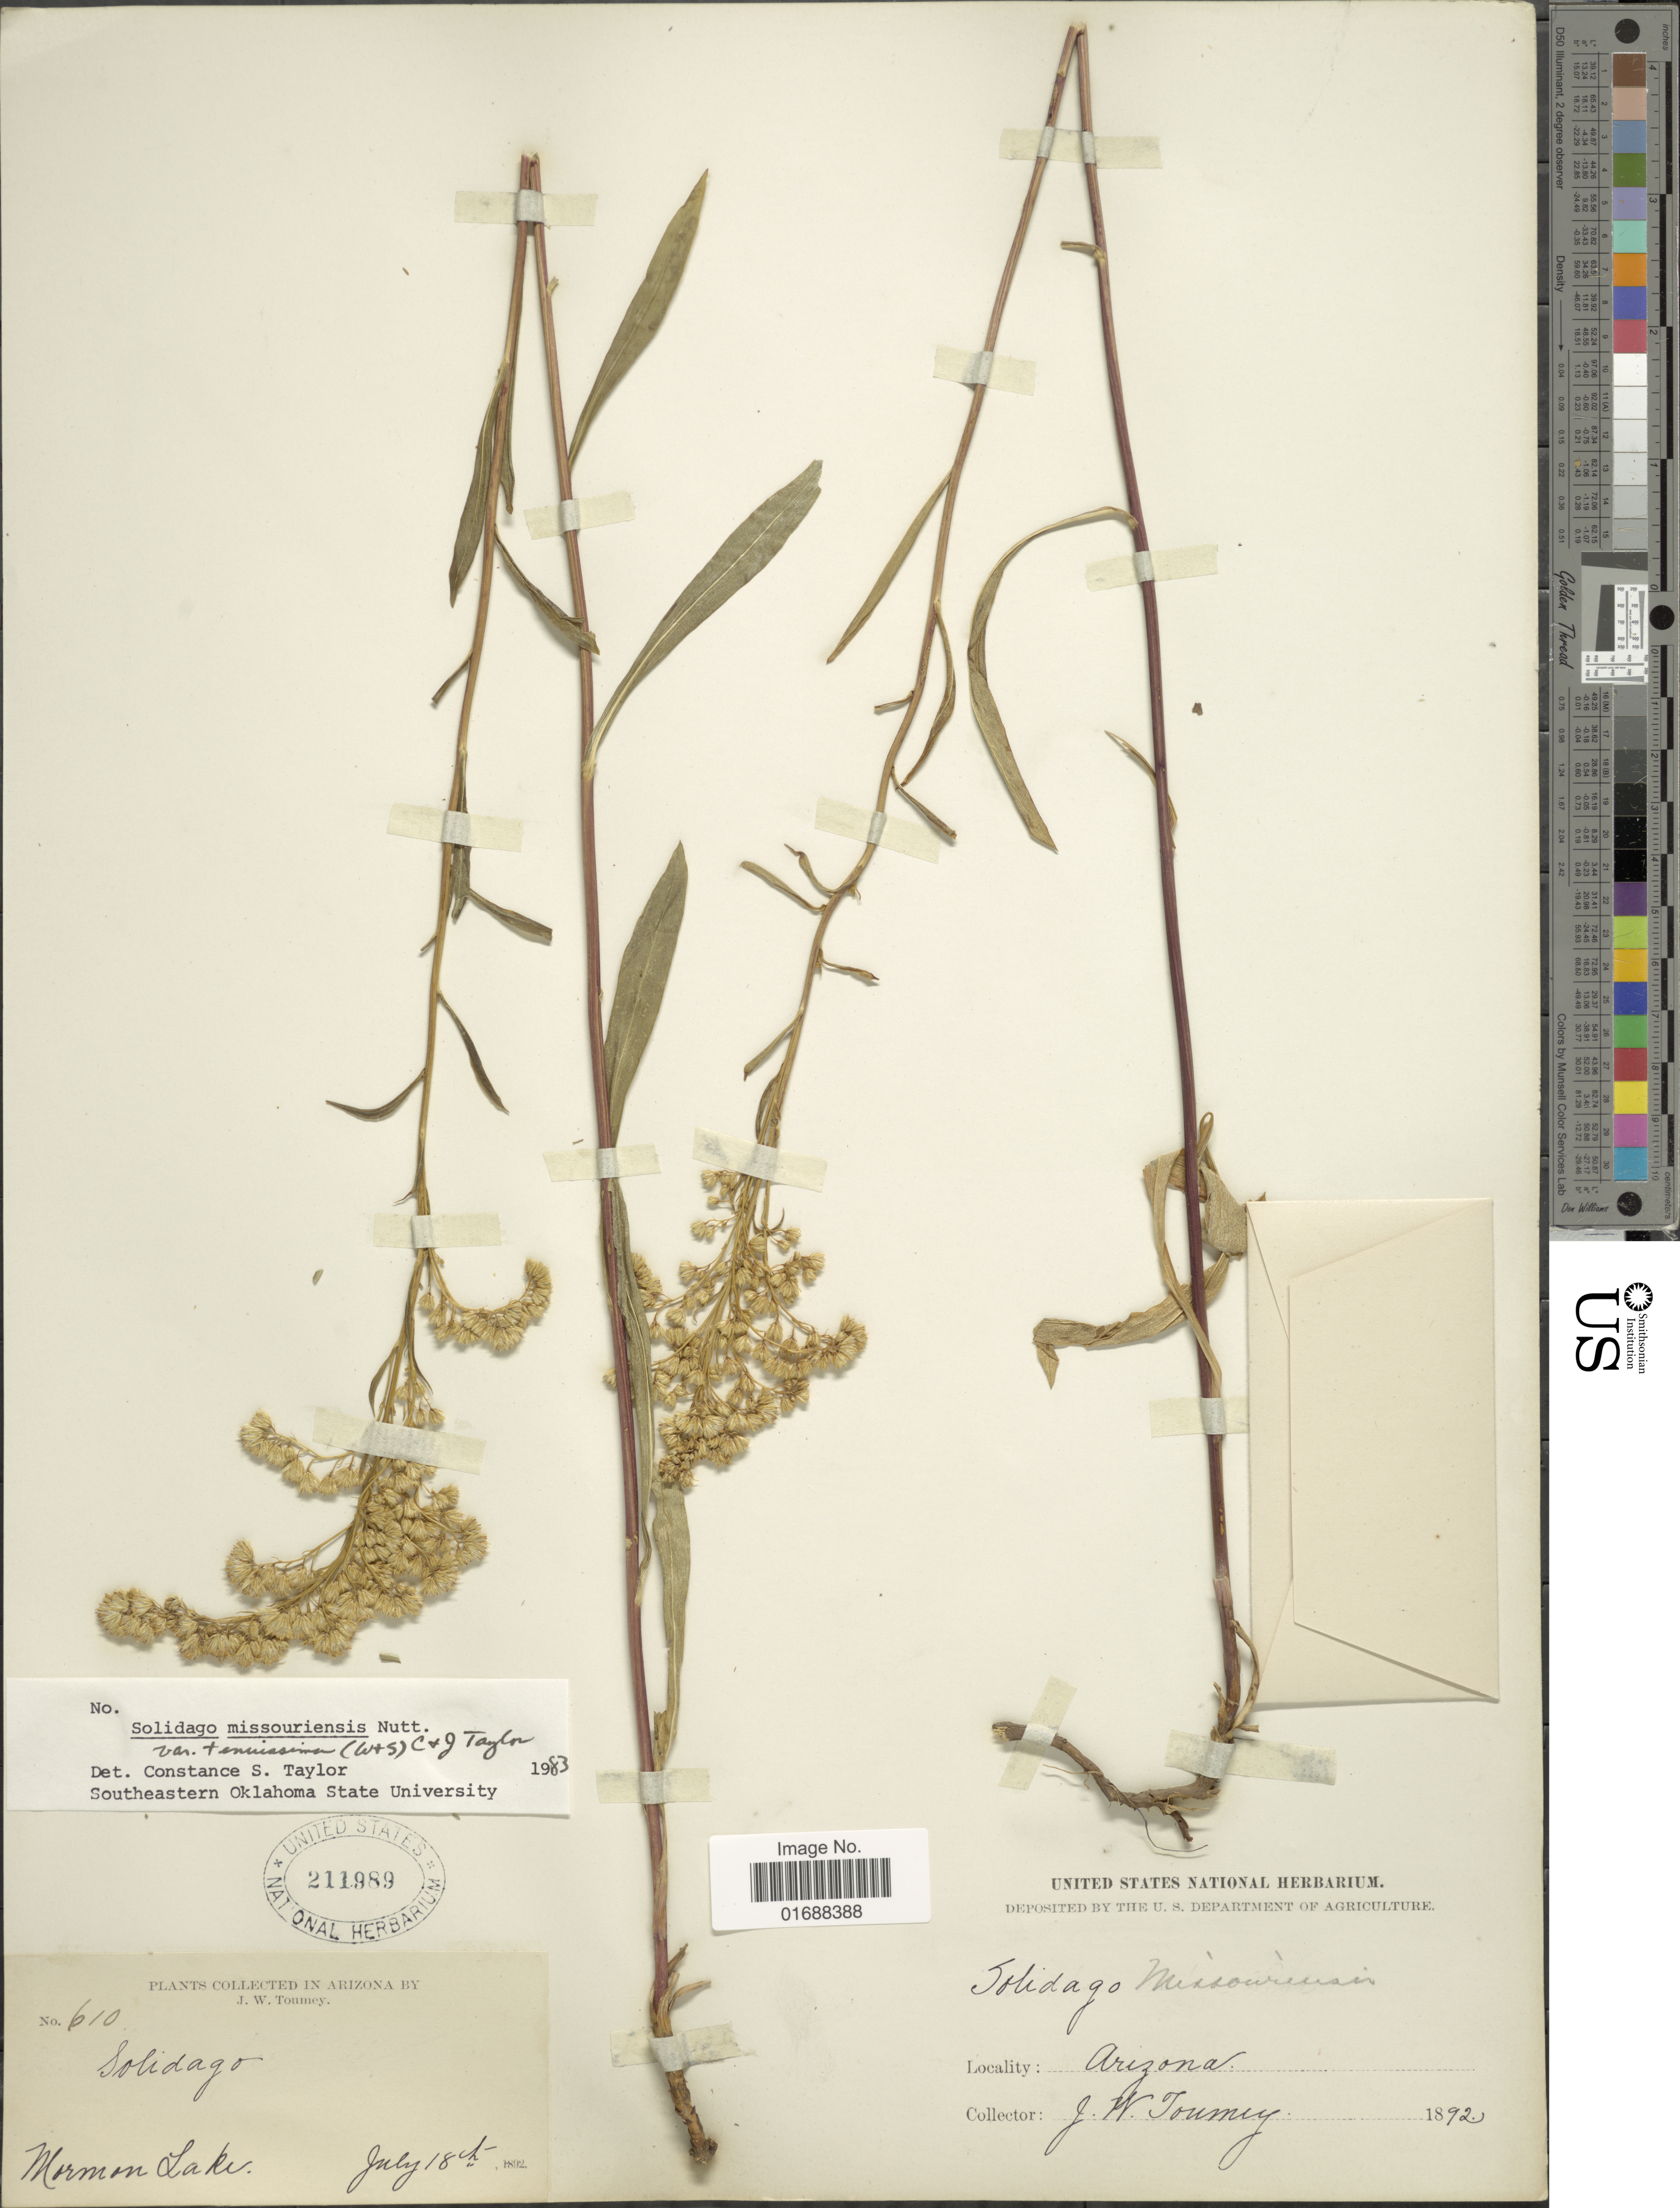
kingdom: Plantae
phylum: Tracheophyta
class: Magnoliopsida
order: Asterales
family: Asteraceae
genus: Solidago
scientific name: Solidago missouriensis var. tenuissima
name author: (Wooton & Standl.) C.E.S. Taylor & R.J. Taylor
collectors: J. W. Toumey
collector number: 610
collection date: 1892-07-17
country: United States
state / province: Arizona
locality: Wormen Lake.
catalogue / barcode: US 211989